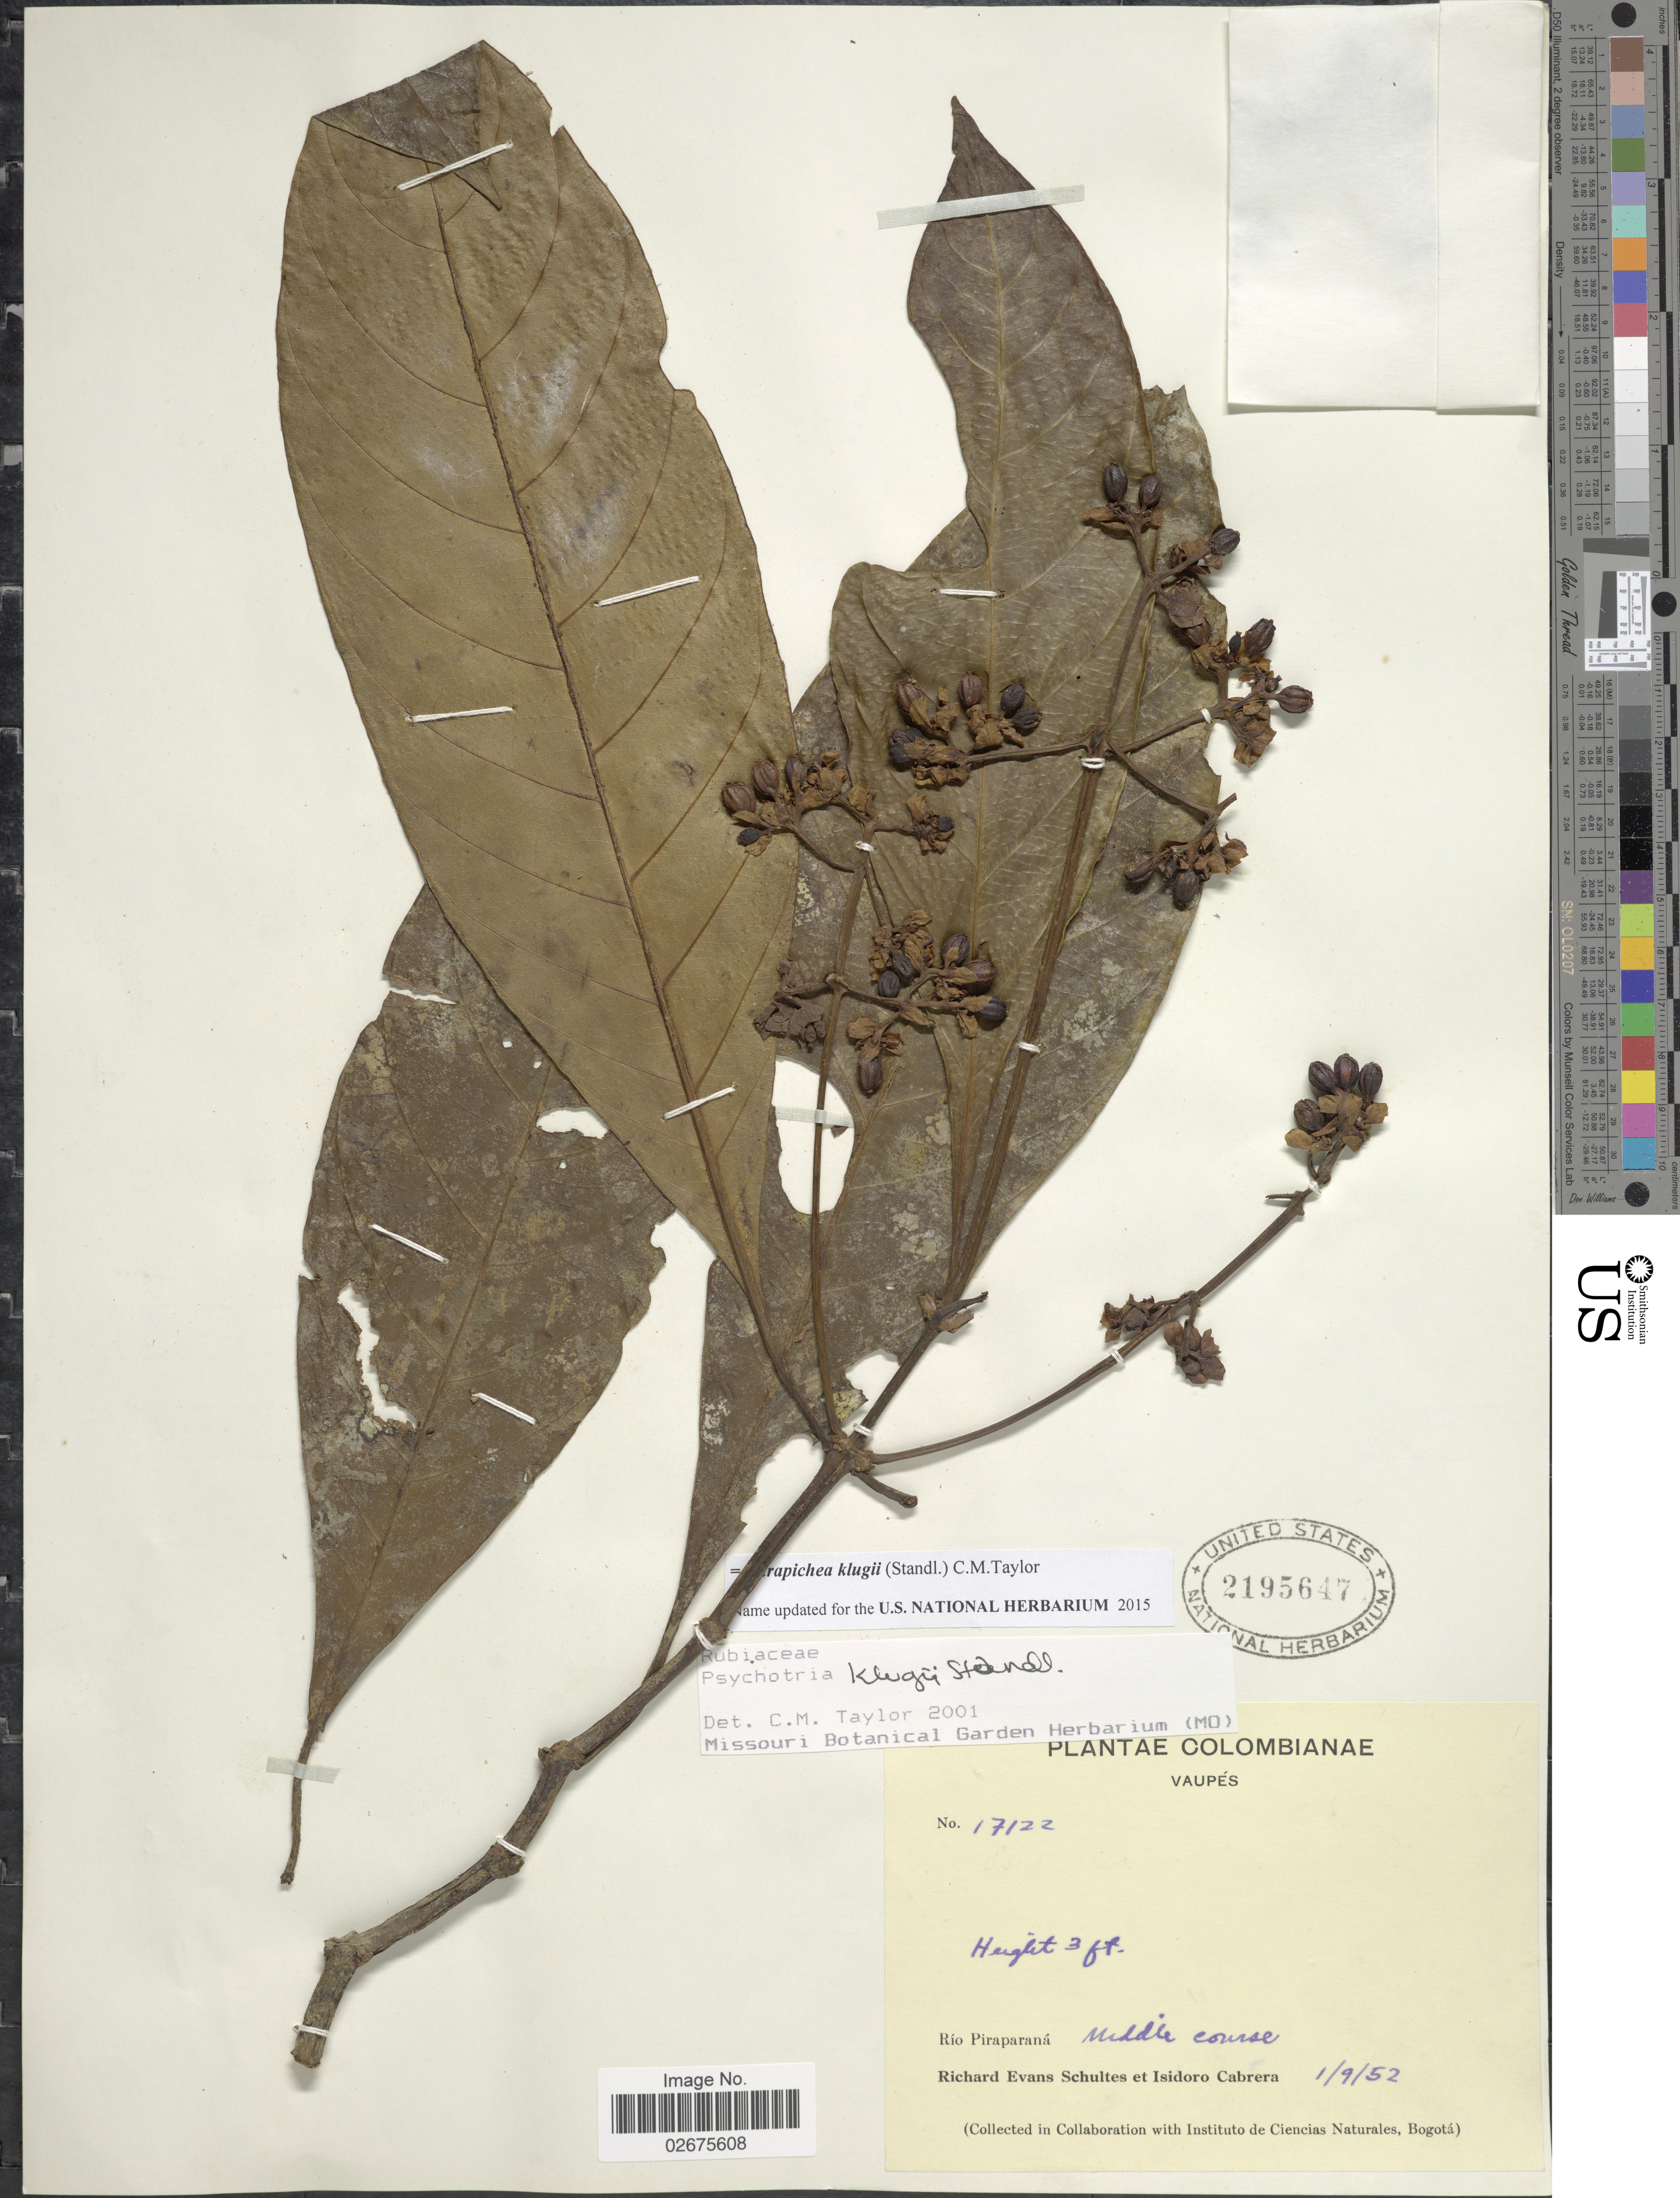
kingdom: Plantae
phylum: Tracheophyta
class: Magnoliopsida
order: Gentianales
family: Rubiaceae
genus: Carapichea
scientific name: Carapichea klugii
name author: (Standl.) C.M. Taylor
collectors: R. E. Schultes & I. Cabrera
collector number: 17122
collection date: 1952-09-01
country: Colombia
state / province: Vaupés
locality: Vaupes, Rio Piraparana, Middle course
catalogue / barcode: US 2195647